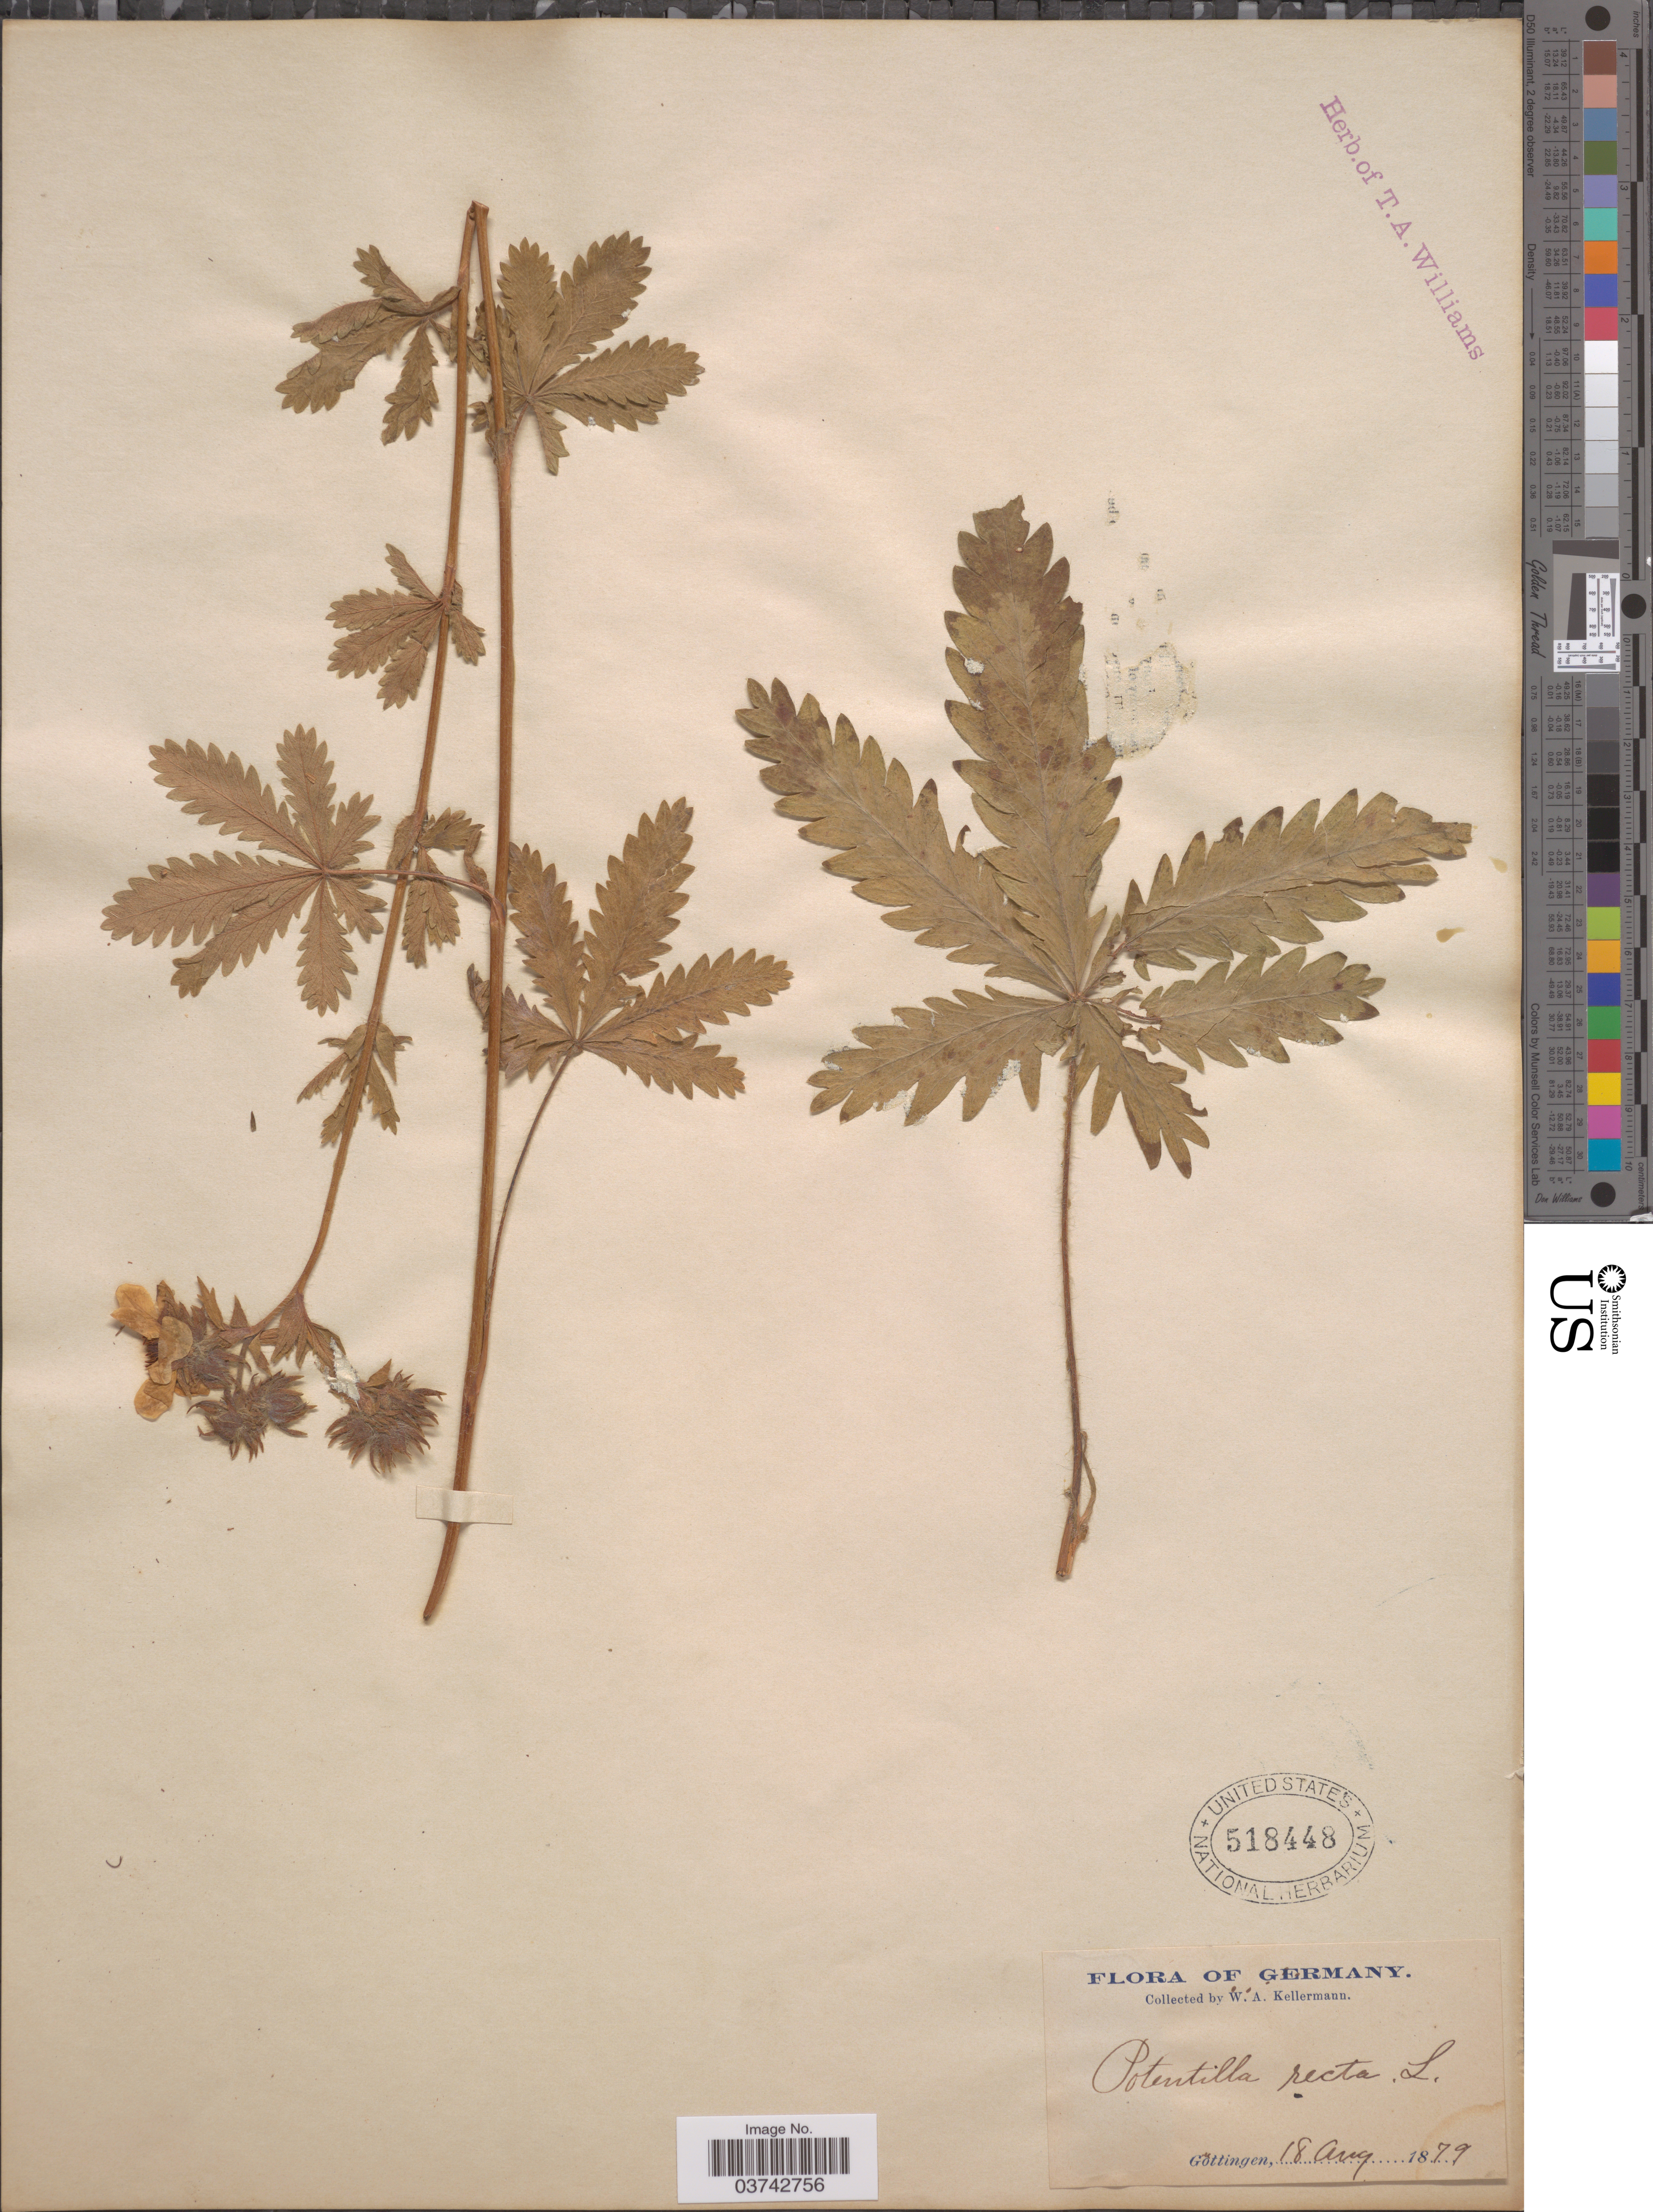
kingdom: Plantae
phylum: Tracheophyta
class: Magnoliopsida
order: Rosales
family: Rosaceae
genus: Potentilla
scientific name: Potentilla recta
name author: L.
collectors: W. A. Kellermann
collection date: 1879-08-18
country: Germany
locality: Göttingen.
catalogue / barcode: US 518448